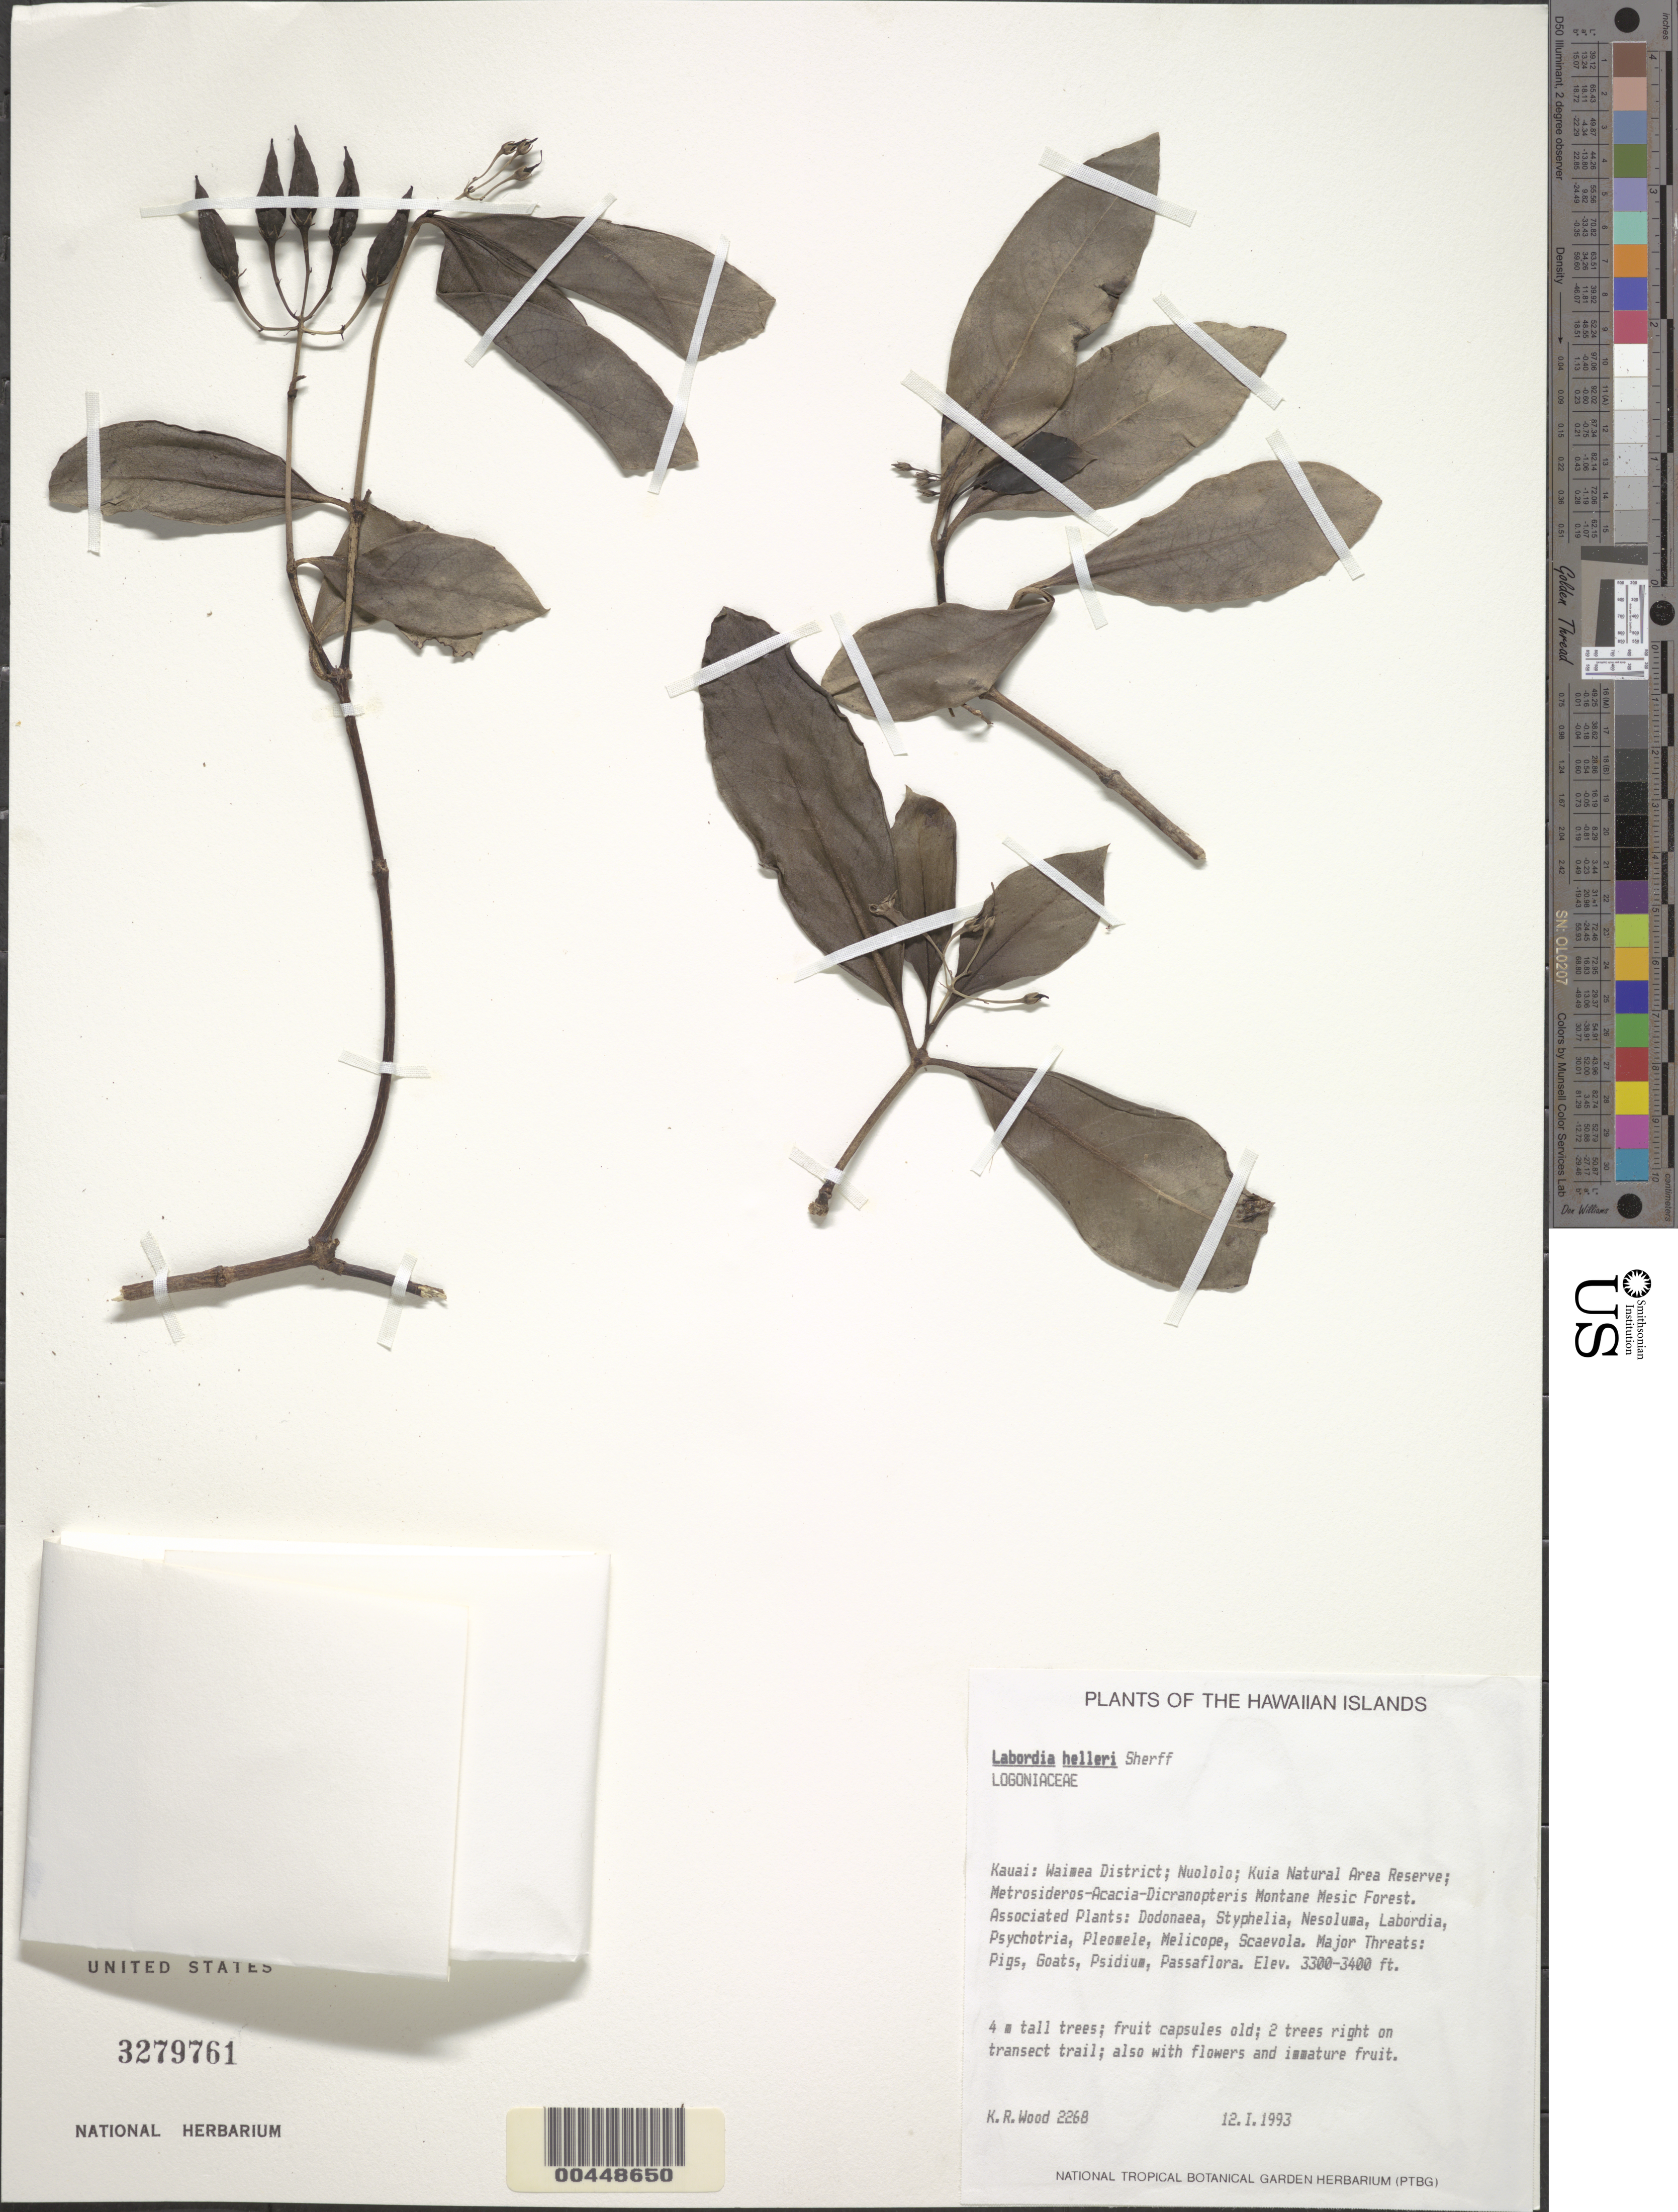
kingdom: Plantae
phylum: Tracheophyta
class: Magnoliopsida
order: Gentianales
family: Loganiaceae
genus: Geniostoma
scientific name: Geniostoma helleri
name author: (Sherff) Byng & Christenh.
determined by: Wagner, W. L., (BOT), Smithsonian Institution - National Museum of Natural History (UNITED STATES)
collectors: K. R. Wood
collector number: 2268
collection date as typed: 12 Jan 1993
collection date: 1993-01-12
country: United States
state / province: Hawaii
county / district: Kauai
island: Kaua'i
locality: Waimea Dist, Nuolola, Kuia Natural Area Res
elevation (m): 1006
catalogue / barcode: US 3279761